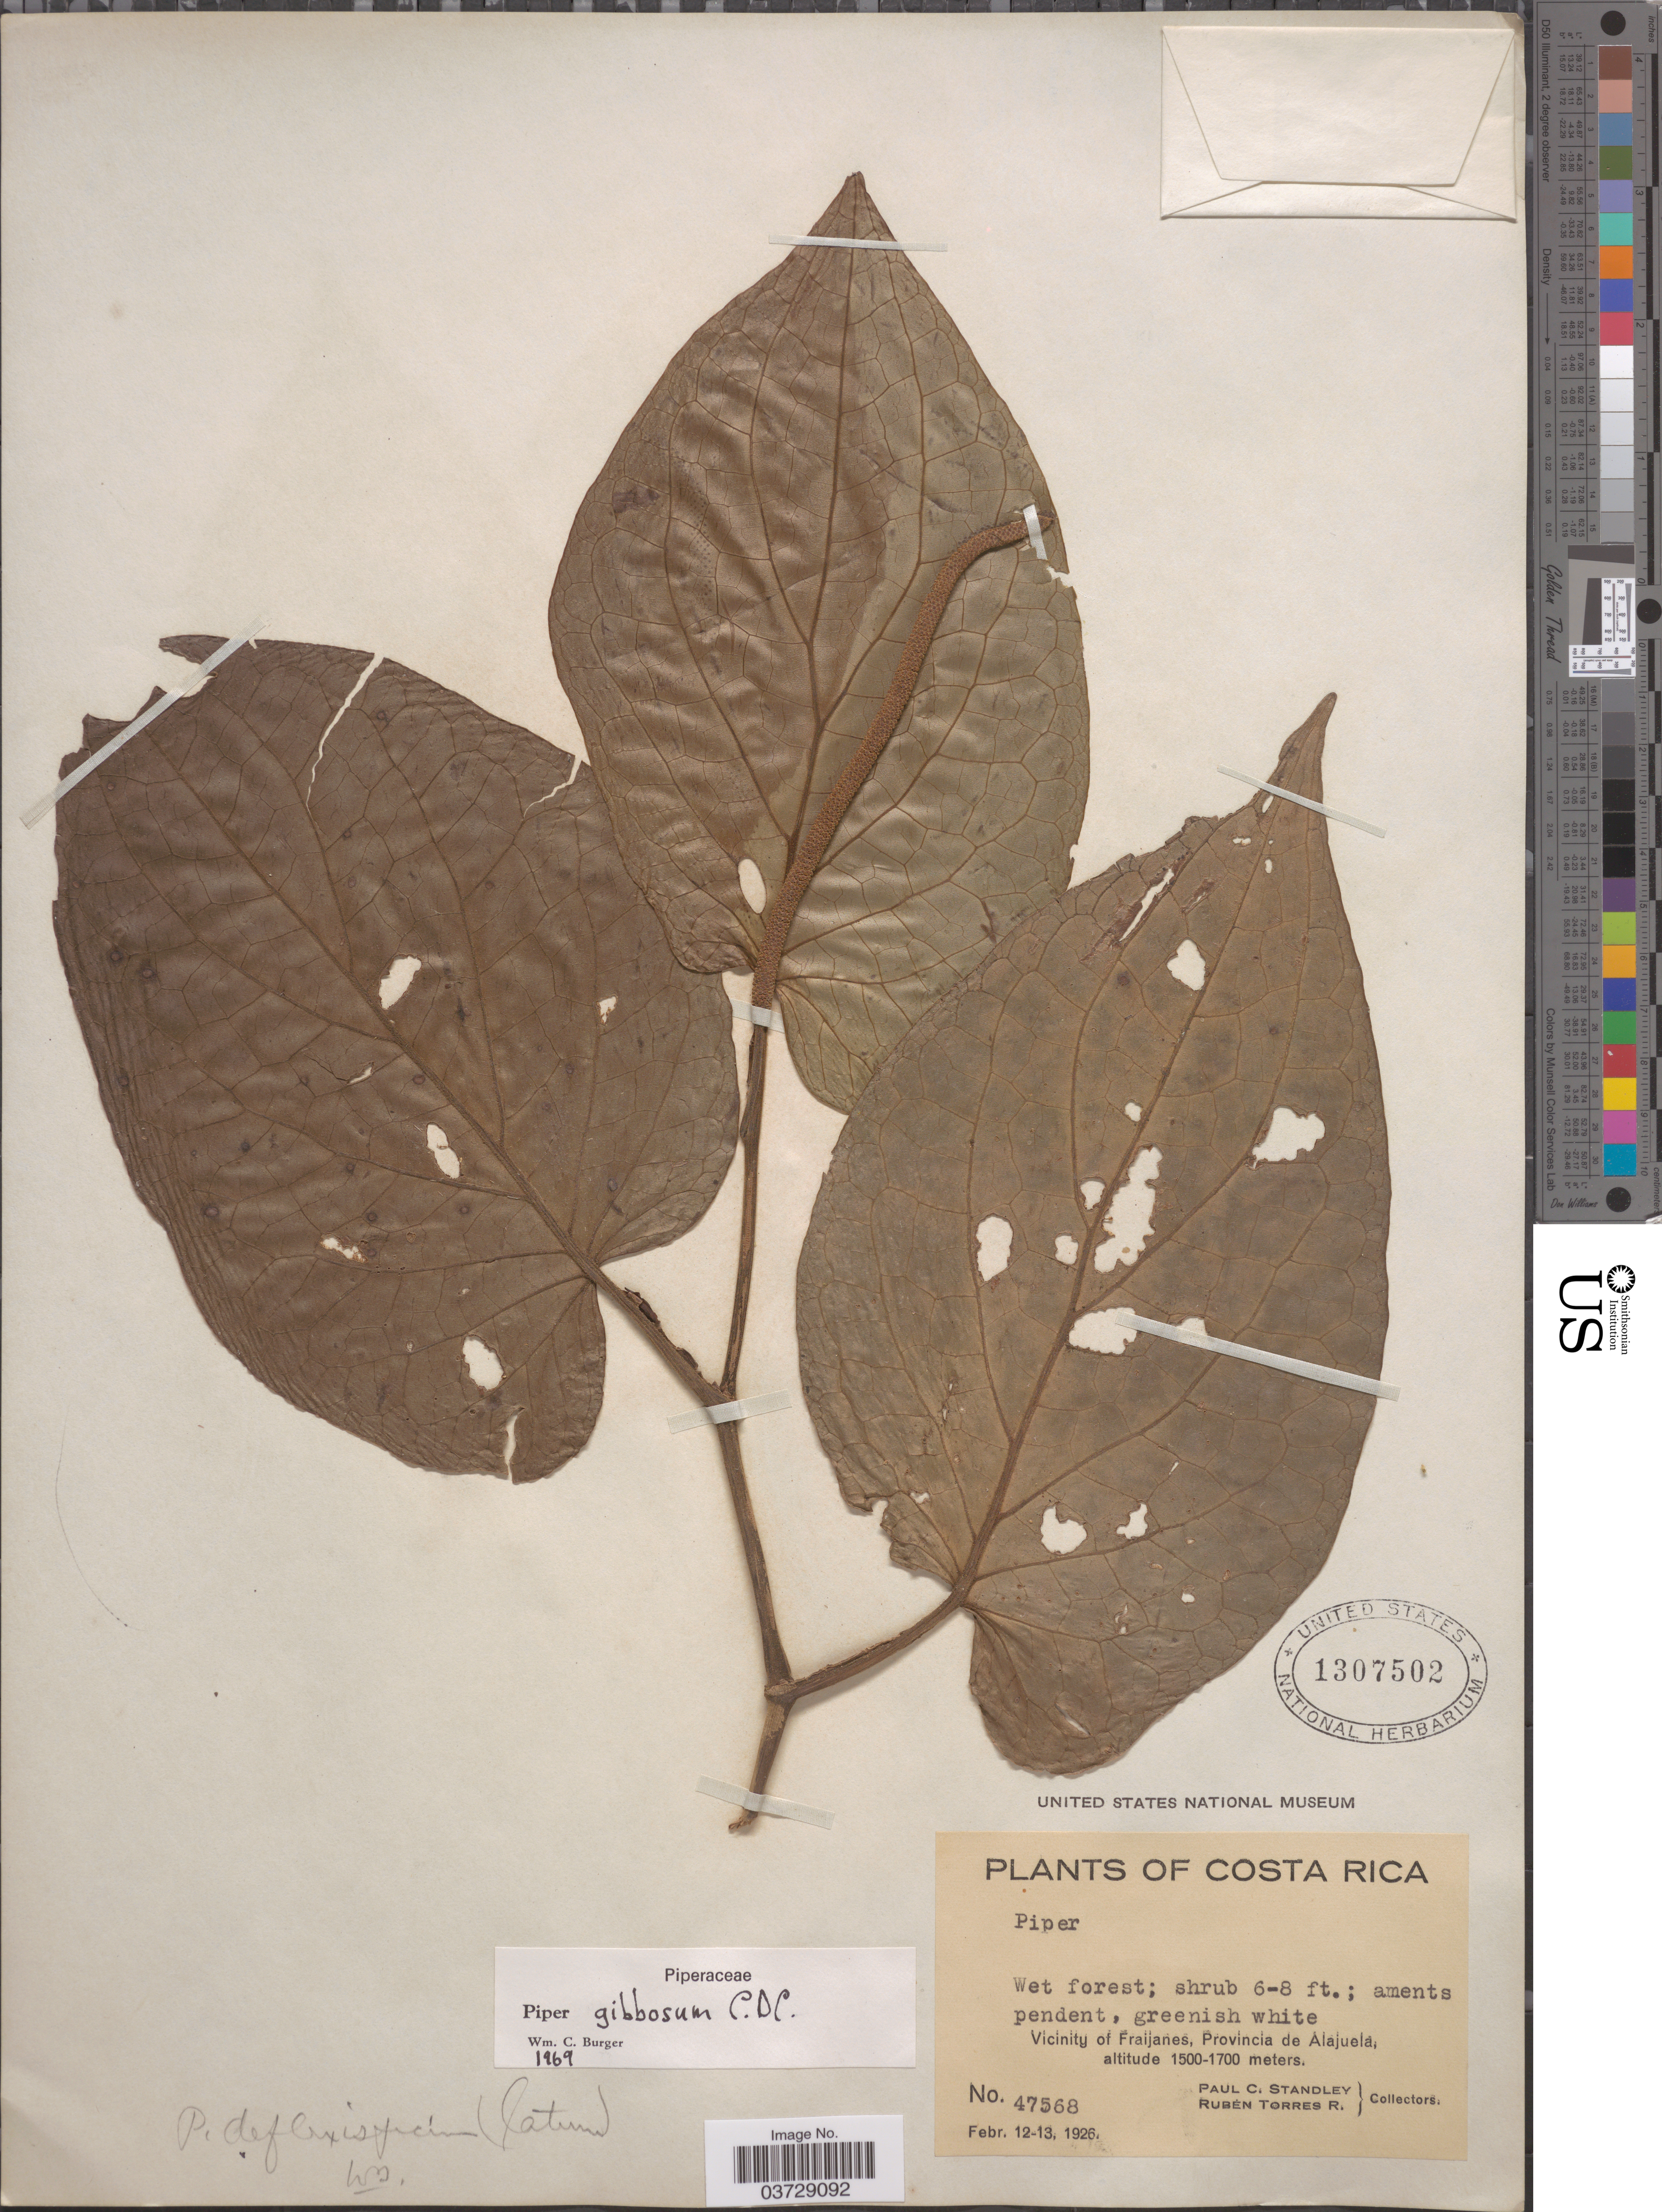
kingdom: Plantae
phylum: Tracheophyta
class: Magnoliopsida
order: Piperales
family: Piperaceae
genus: Piper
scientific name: Piper gibbosum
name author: C. DC.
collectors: P. C. Standley & R. Torres Rojas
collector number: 47568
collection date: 1926-02-12/1926-02-13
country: Costa Rica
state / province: Alajuela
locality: Vicinity of Fraijanes.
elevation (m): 1500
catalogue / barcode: US 1307502